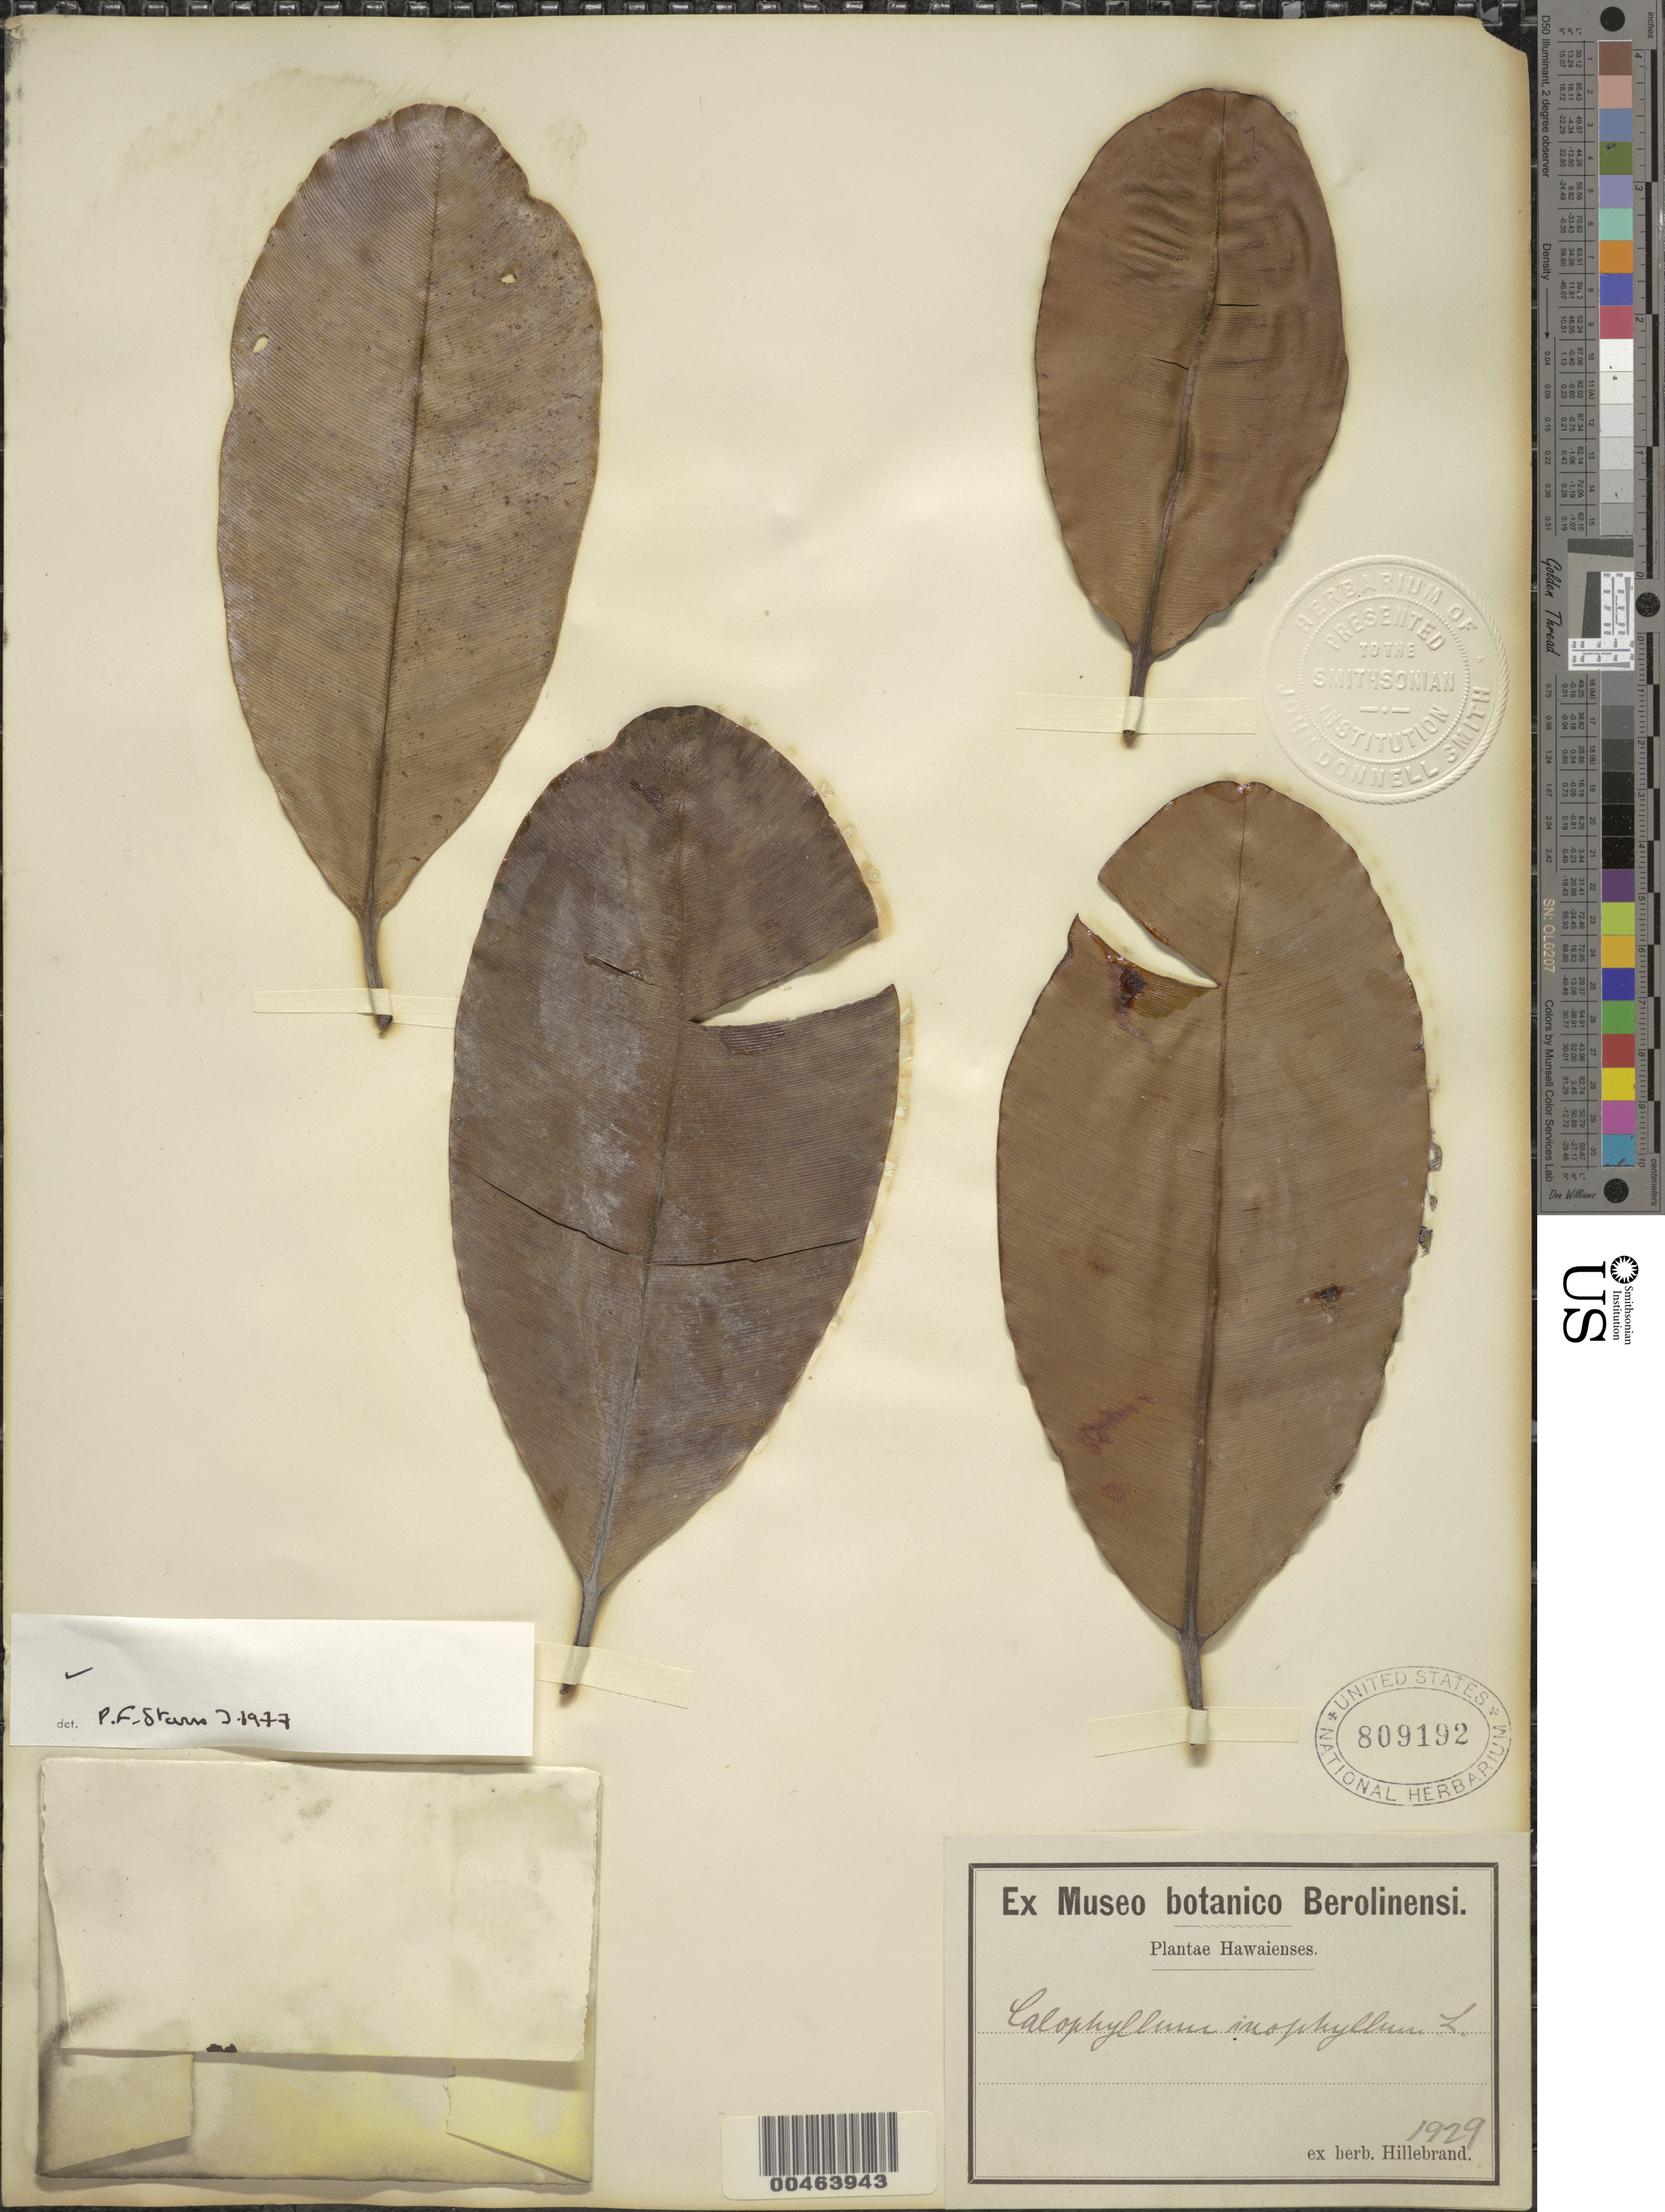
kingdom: Plantae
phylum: Tracheophyta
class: Magnoliopsida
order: Malpighiales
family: Calophyllaceae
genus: Calophyllum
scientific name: Calophyllum inophyllum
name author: L.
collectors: W. Hillebrand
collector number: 1929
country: United States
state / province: Hawaii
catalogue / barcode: US 809192